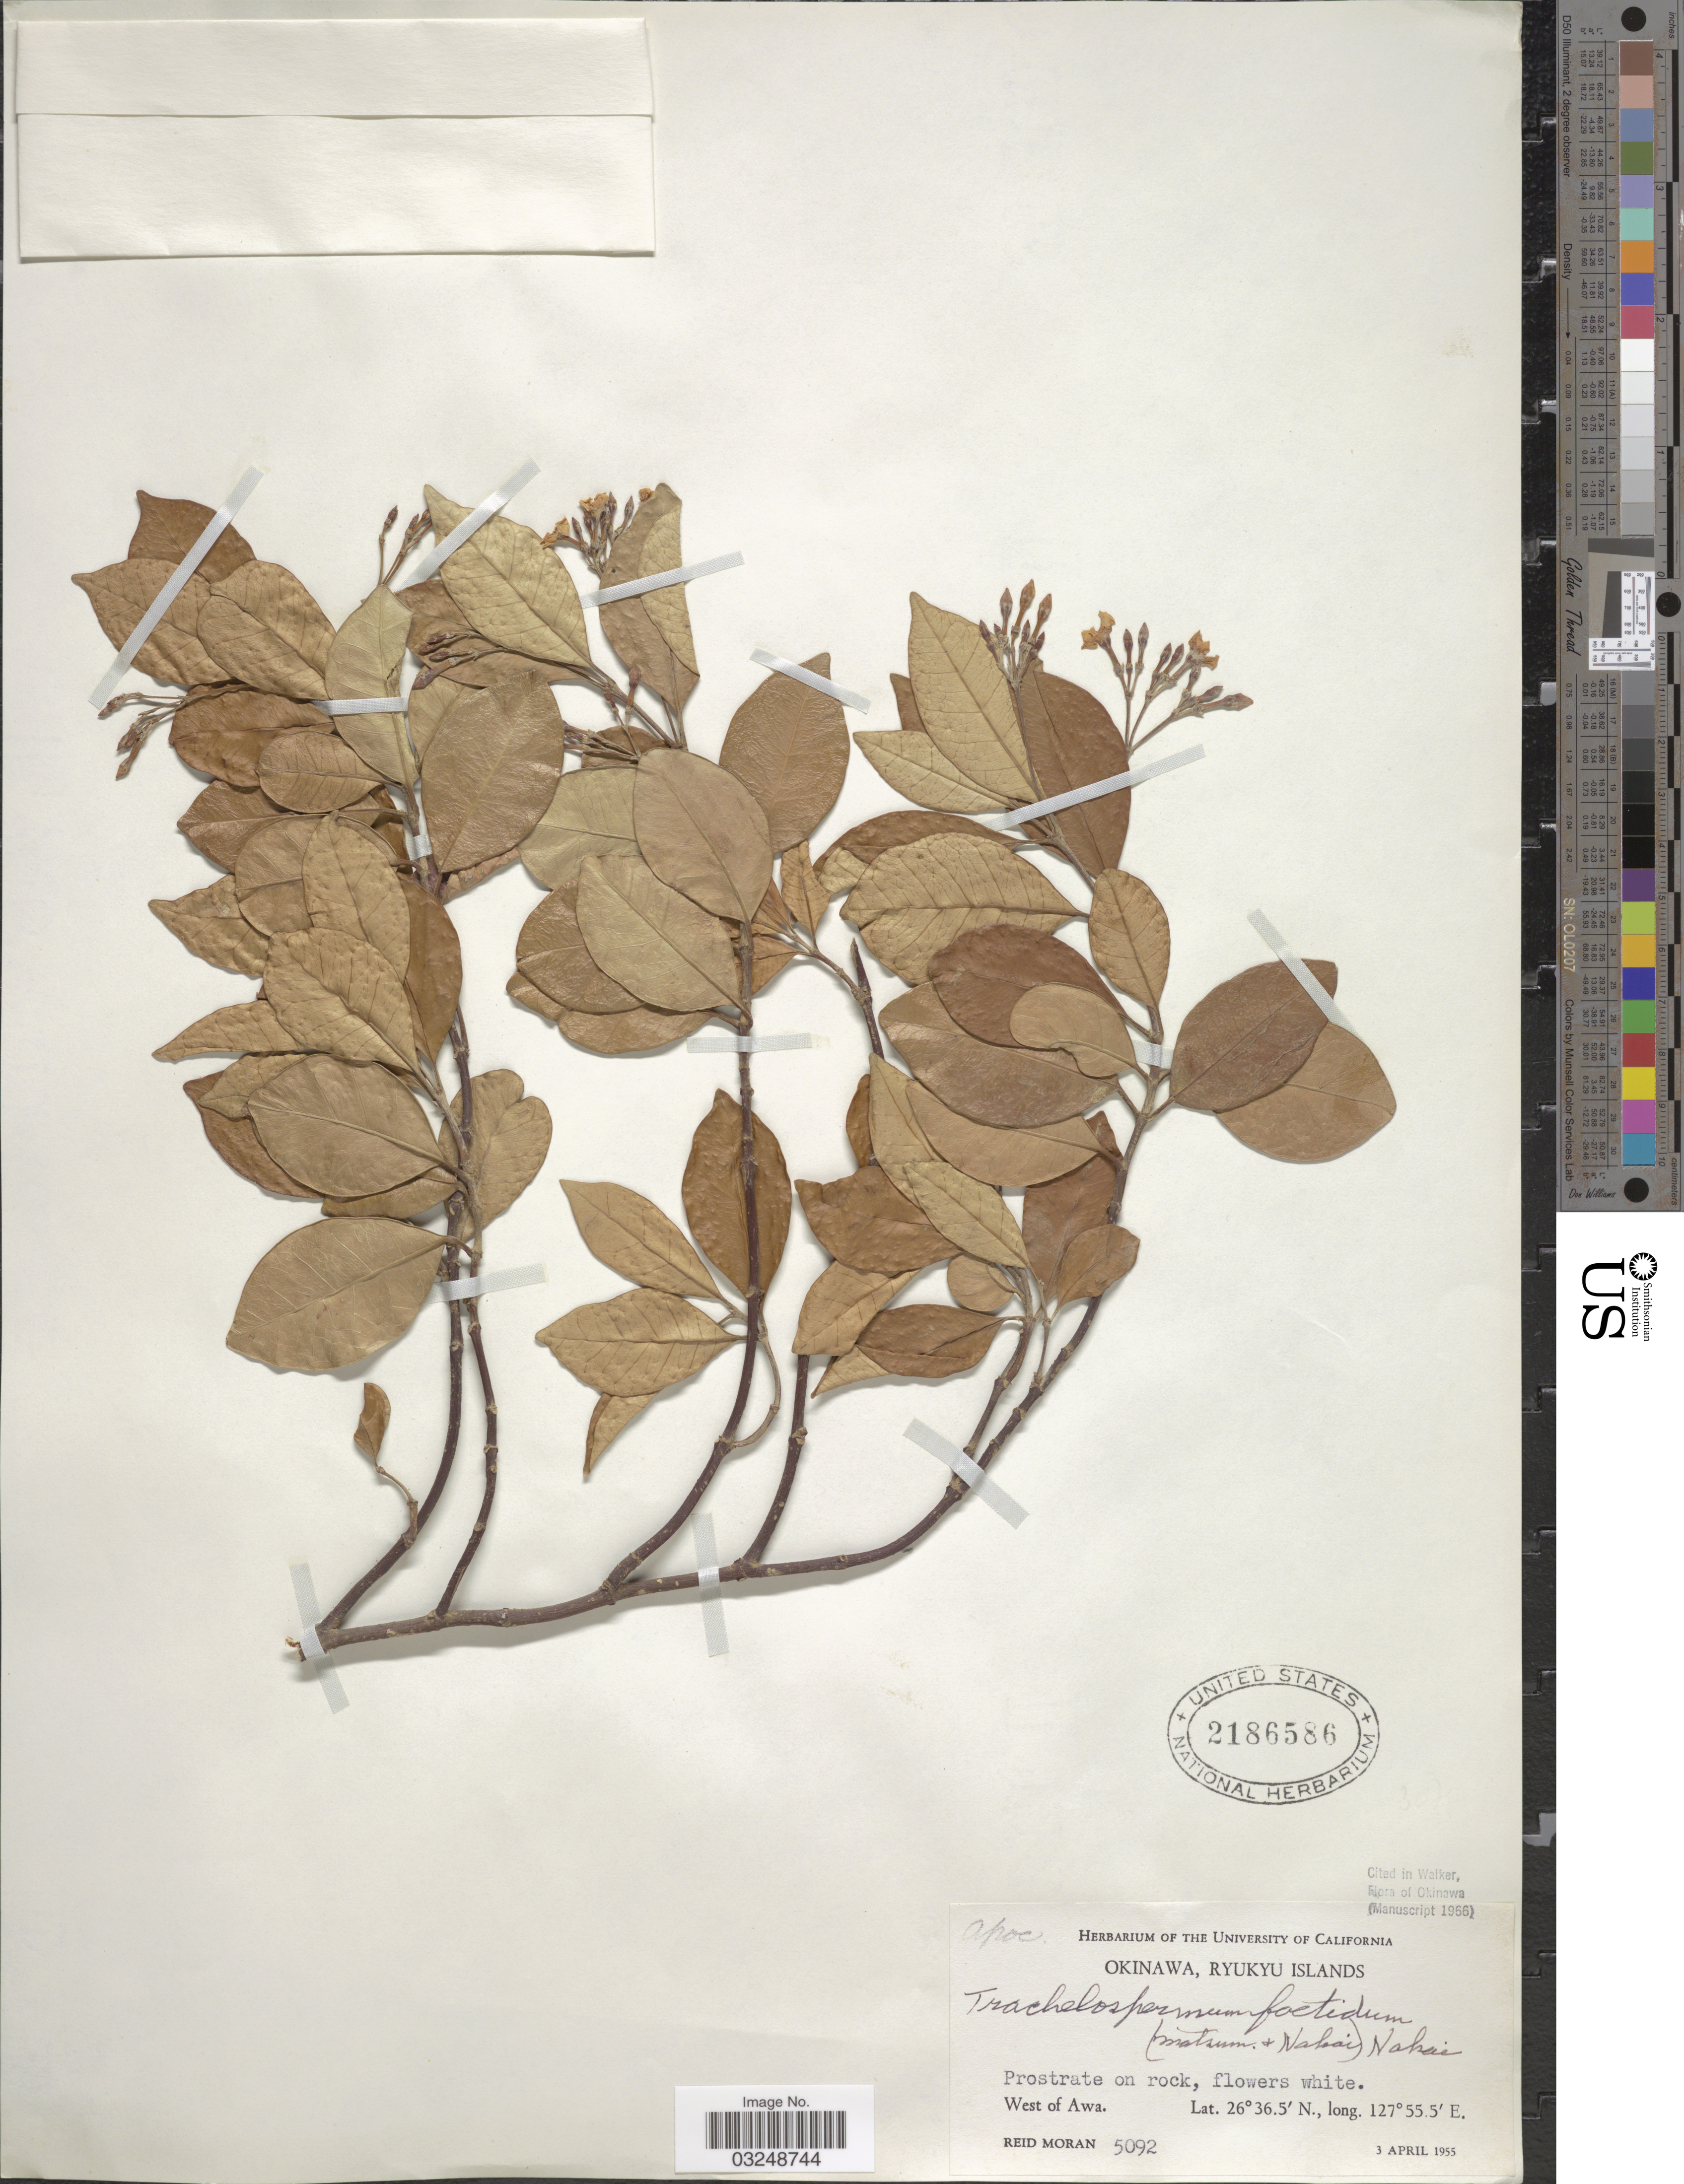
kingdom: Plantae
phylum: Tracheophyta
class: Magnoliopsida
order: Gentianales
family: Apocynaceae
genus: Trachelospermum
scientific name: Trachelospermum foetidum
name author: (Matsum. & Nakai) Nakai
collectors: R. V. Moran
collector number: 5092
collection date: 1955-04-03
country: Japan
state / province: Okinawa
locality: Ryukyu Islands, West of Awa.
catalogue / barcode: US 2186586